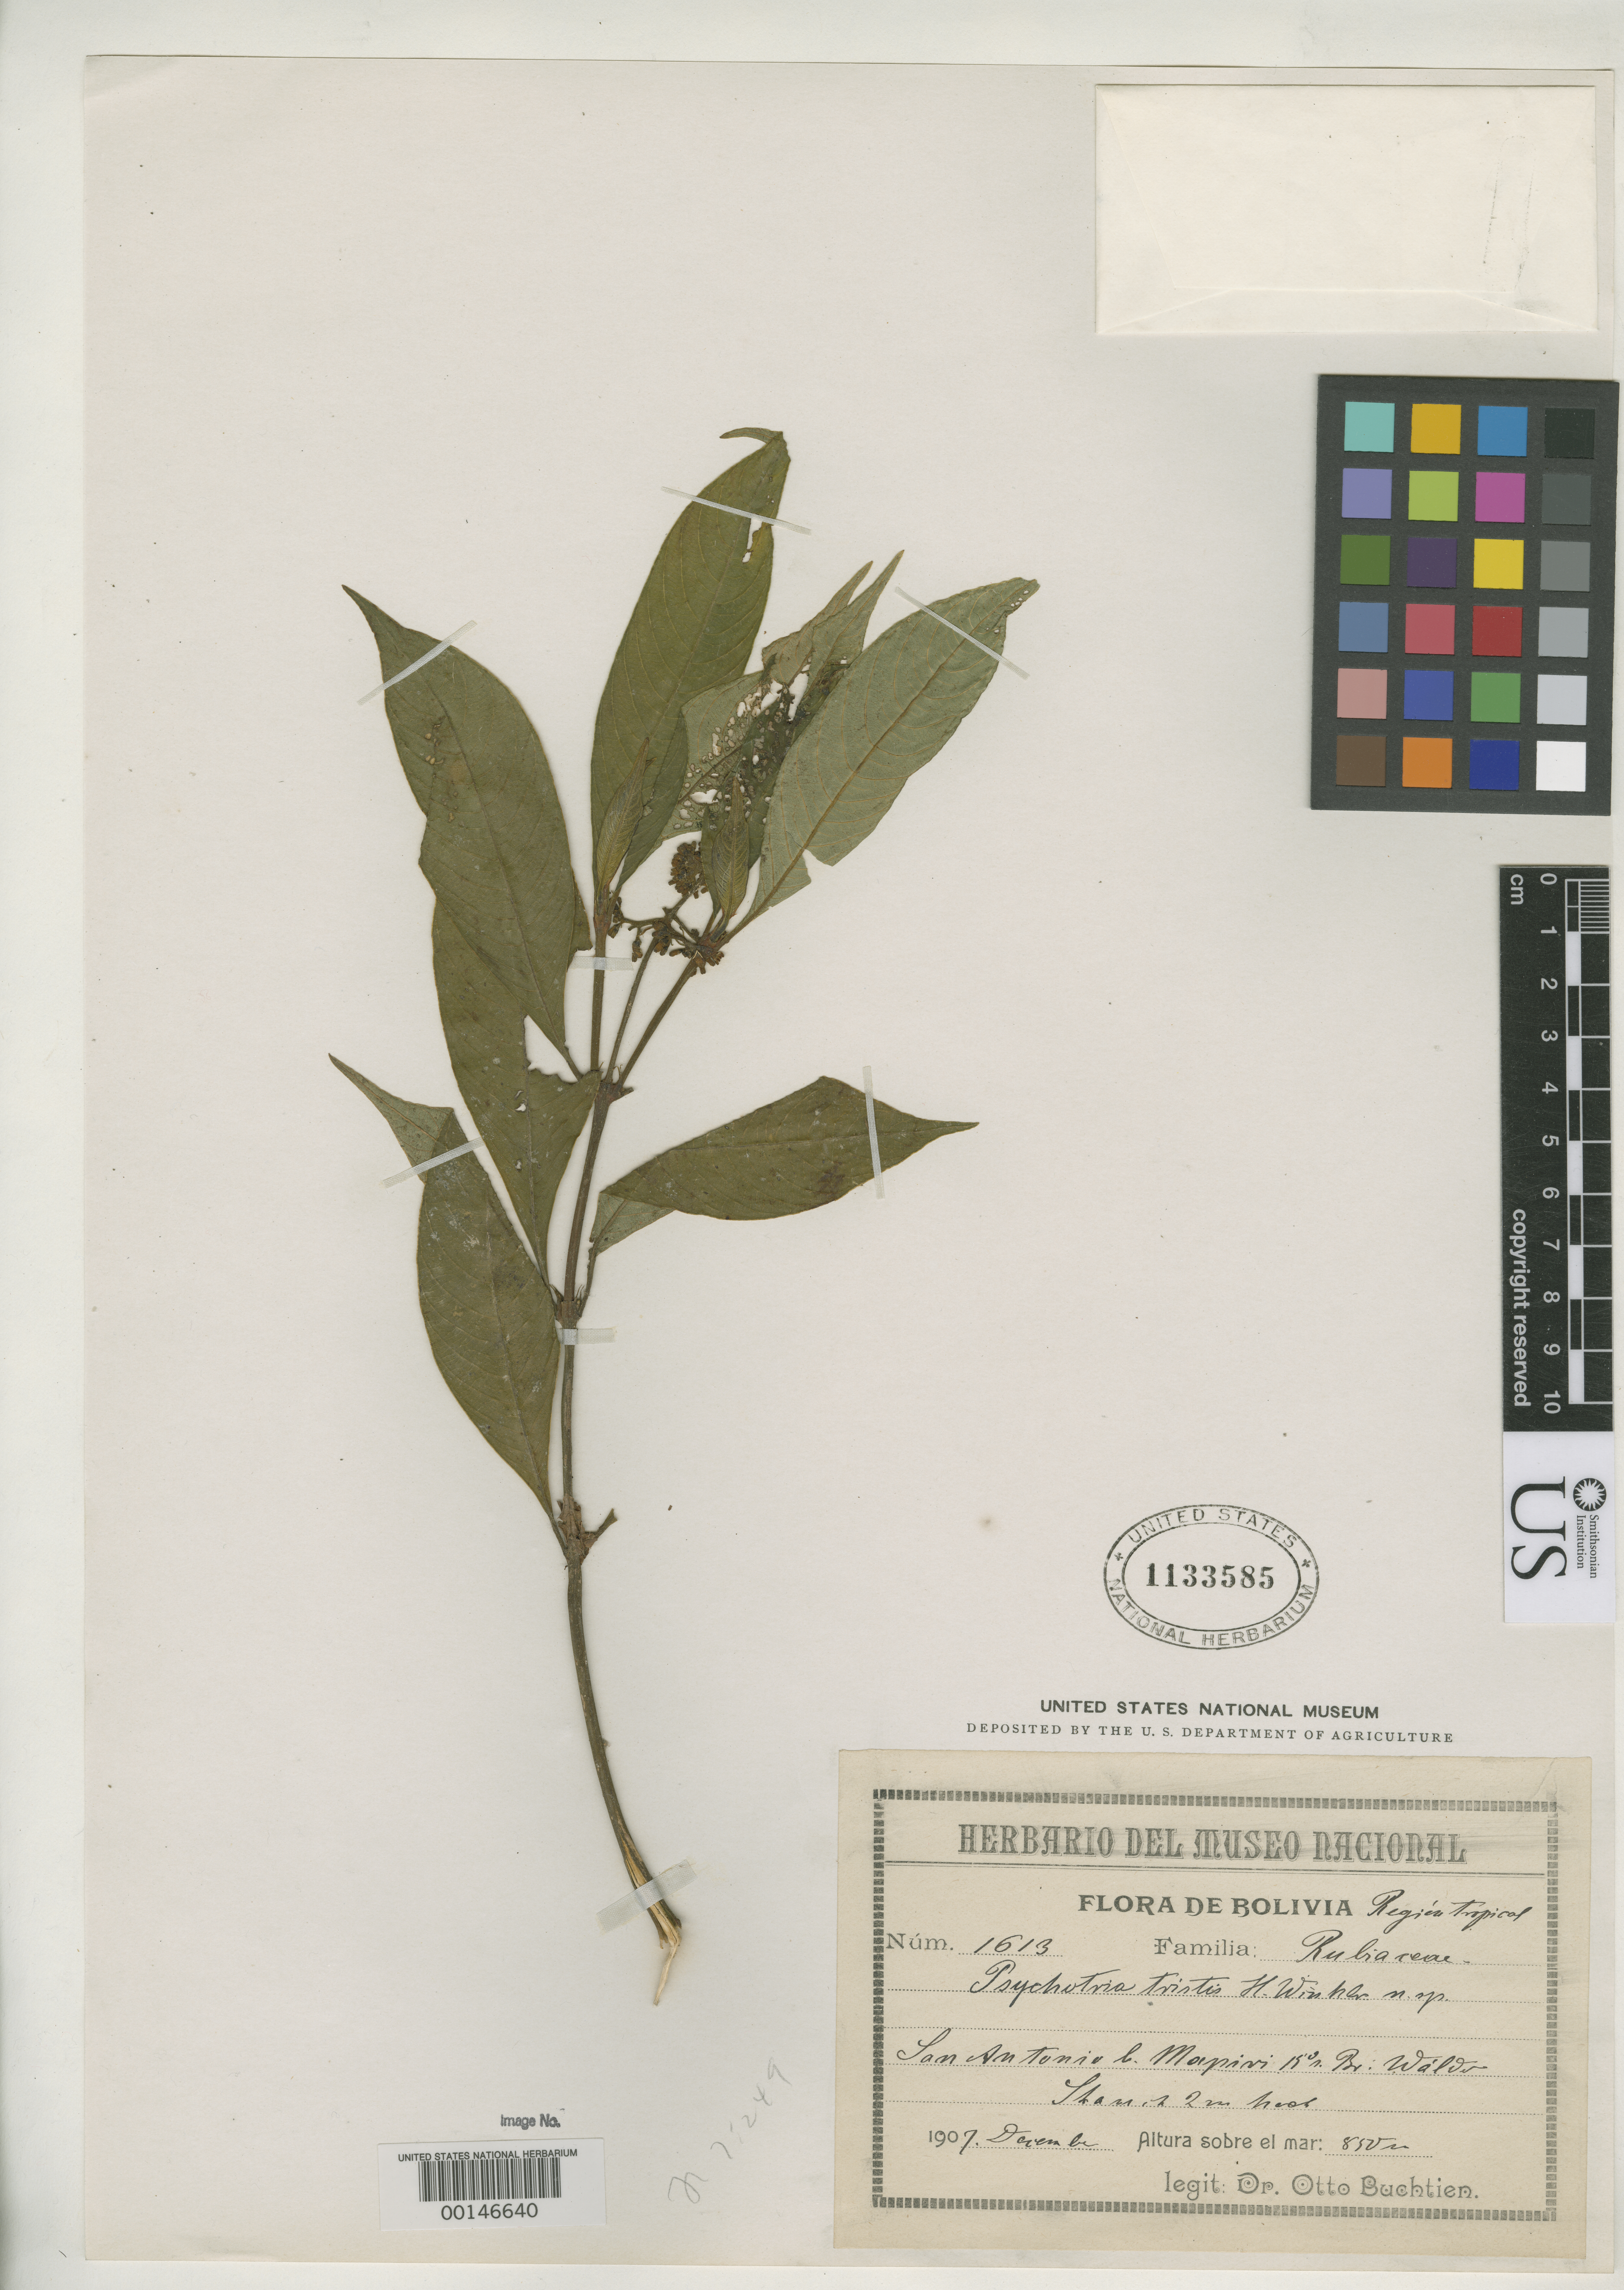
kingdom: Plantae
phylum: Tracheophyta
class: Magnoliopsida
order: Gentianales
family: Rubiaceae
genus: Psychotria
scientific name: Psychotria tristis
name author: H.J.P. Winkl.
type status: Isotype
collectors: O. Buchtien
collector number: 1613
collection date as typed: Dec 1907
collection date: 1907-12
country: Bolivia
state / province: La Paz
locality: San Antonia near Mapiri.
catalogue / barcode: US 1133585